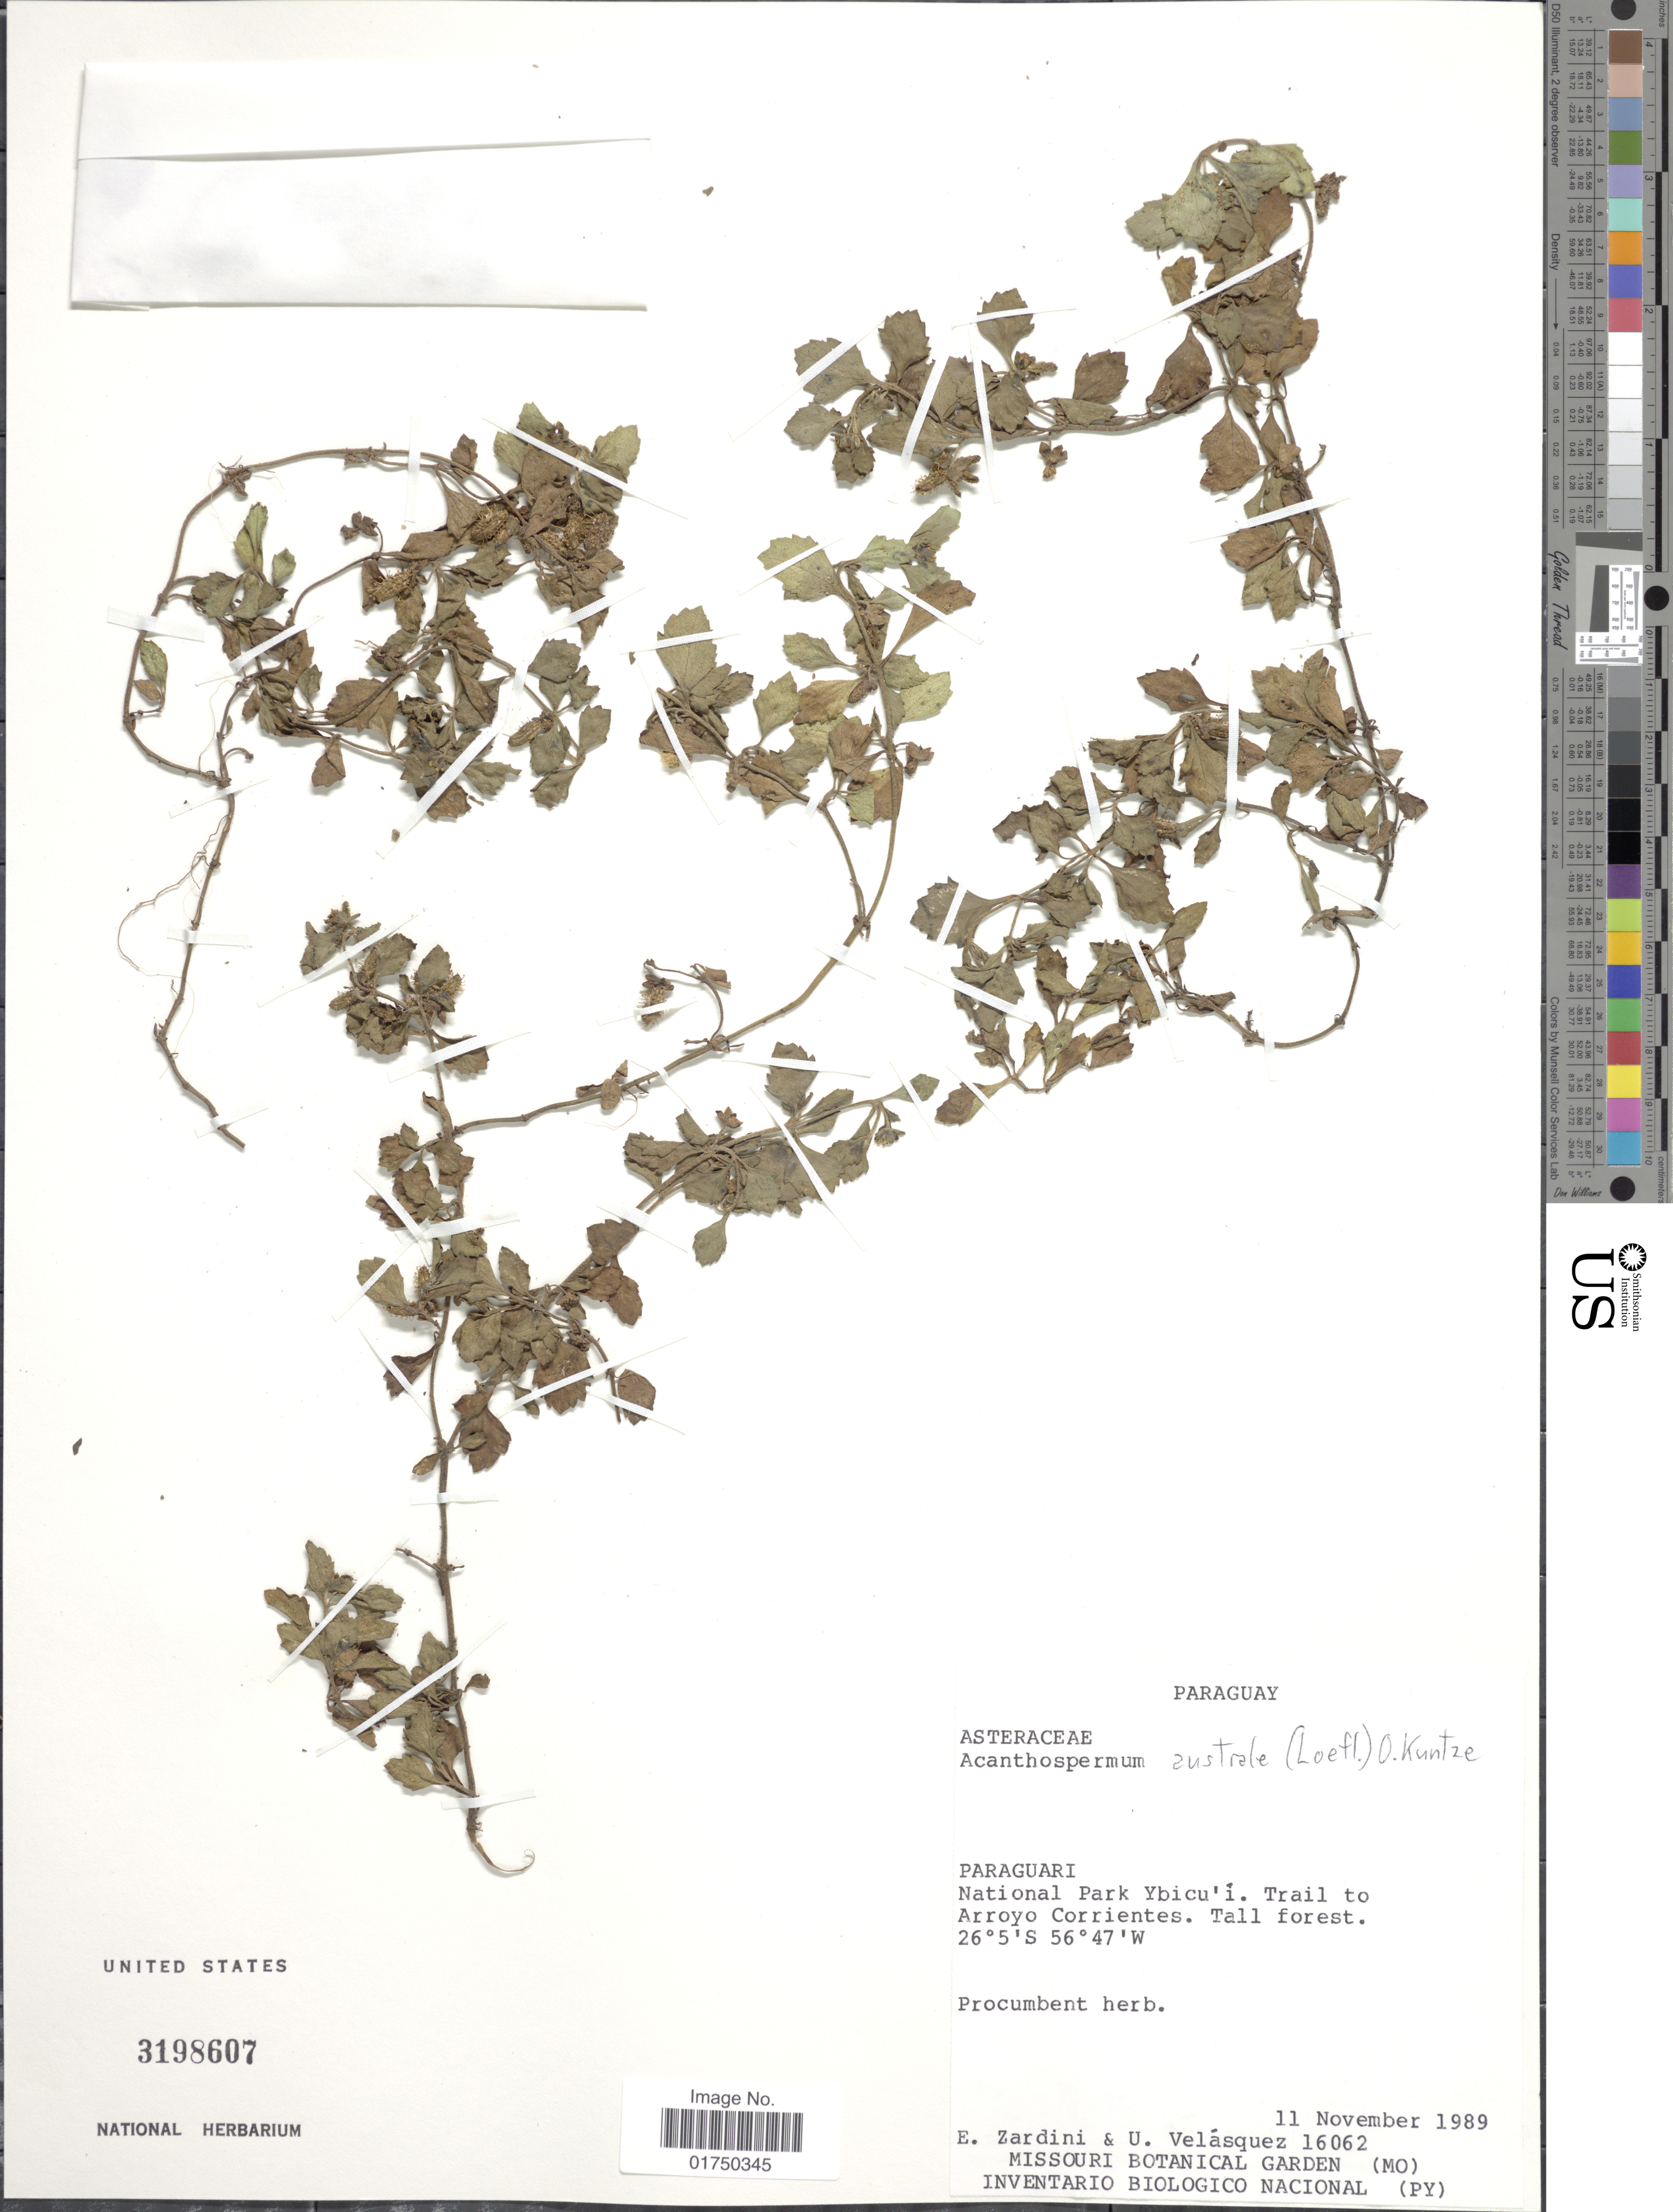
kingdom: Plantae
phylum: Tracheophyta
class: Magnoliopsida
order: Asterales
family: Asteraceae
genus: Acanthospermum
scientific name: Acanthospermum australe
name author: (Loefl.) Kuntze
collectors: E. M. Zardini & U. Velázquez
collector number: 16062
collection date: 1989-11-11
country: Paraguay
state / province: Paraguari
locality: Paraguari. National Park Ybicu'i. Trail to Arroyo Corrientes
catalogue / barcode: US 3198607